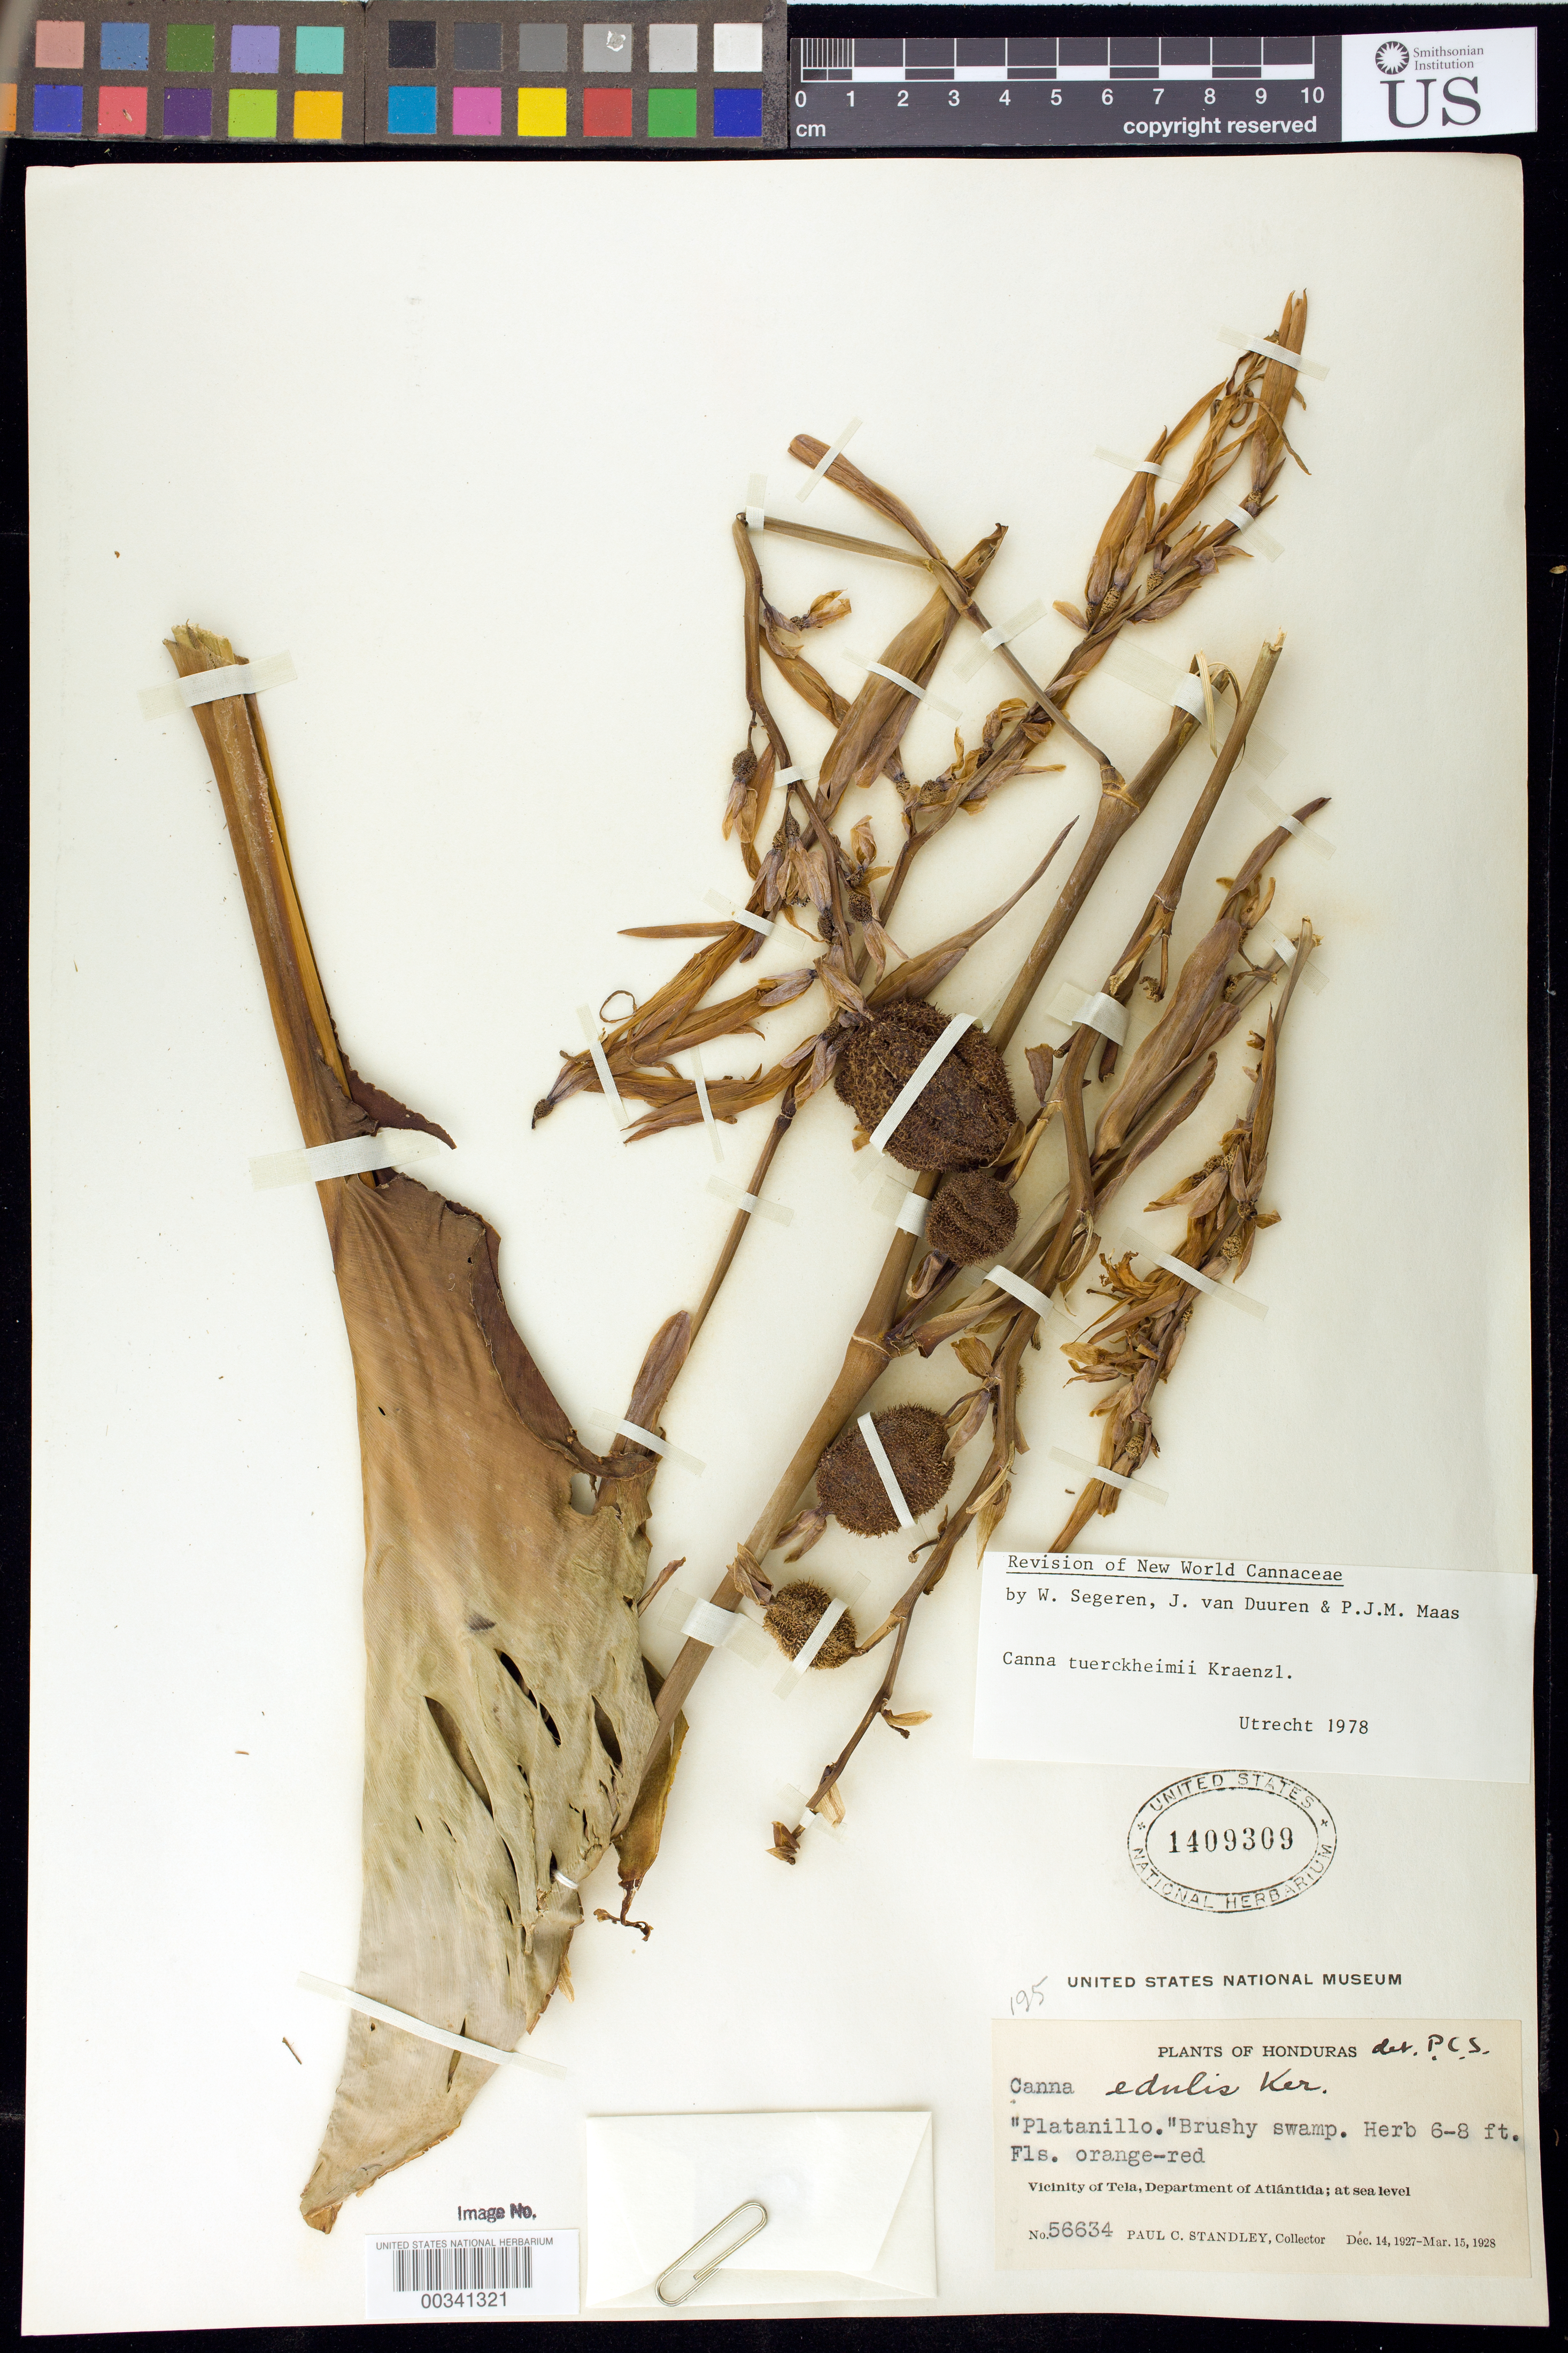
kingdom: Plantae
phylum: Tracheophyta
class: Liliopsida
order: Zingiberales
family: Cannaceae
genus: Canna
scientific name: Canna tuerckheimii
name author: Kraenzl. in Engl.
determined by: Segeren, W.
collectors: P. C. Standley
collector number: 56634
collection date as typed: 14 Dec 1927 to 15 Mar 1928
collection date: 1927-12-14/1928-03-15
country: Honduras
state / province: Atlántida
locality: Vicinity of Tela, at sea level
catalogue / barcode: US 1409309